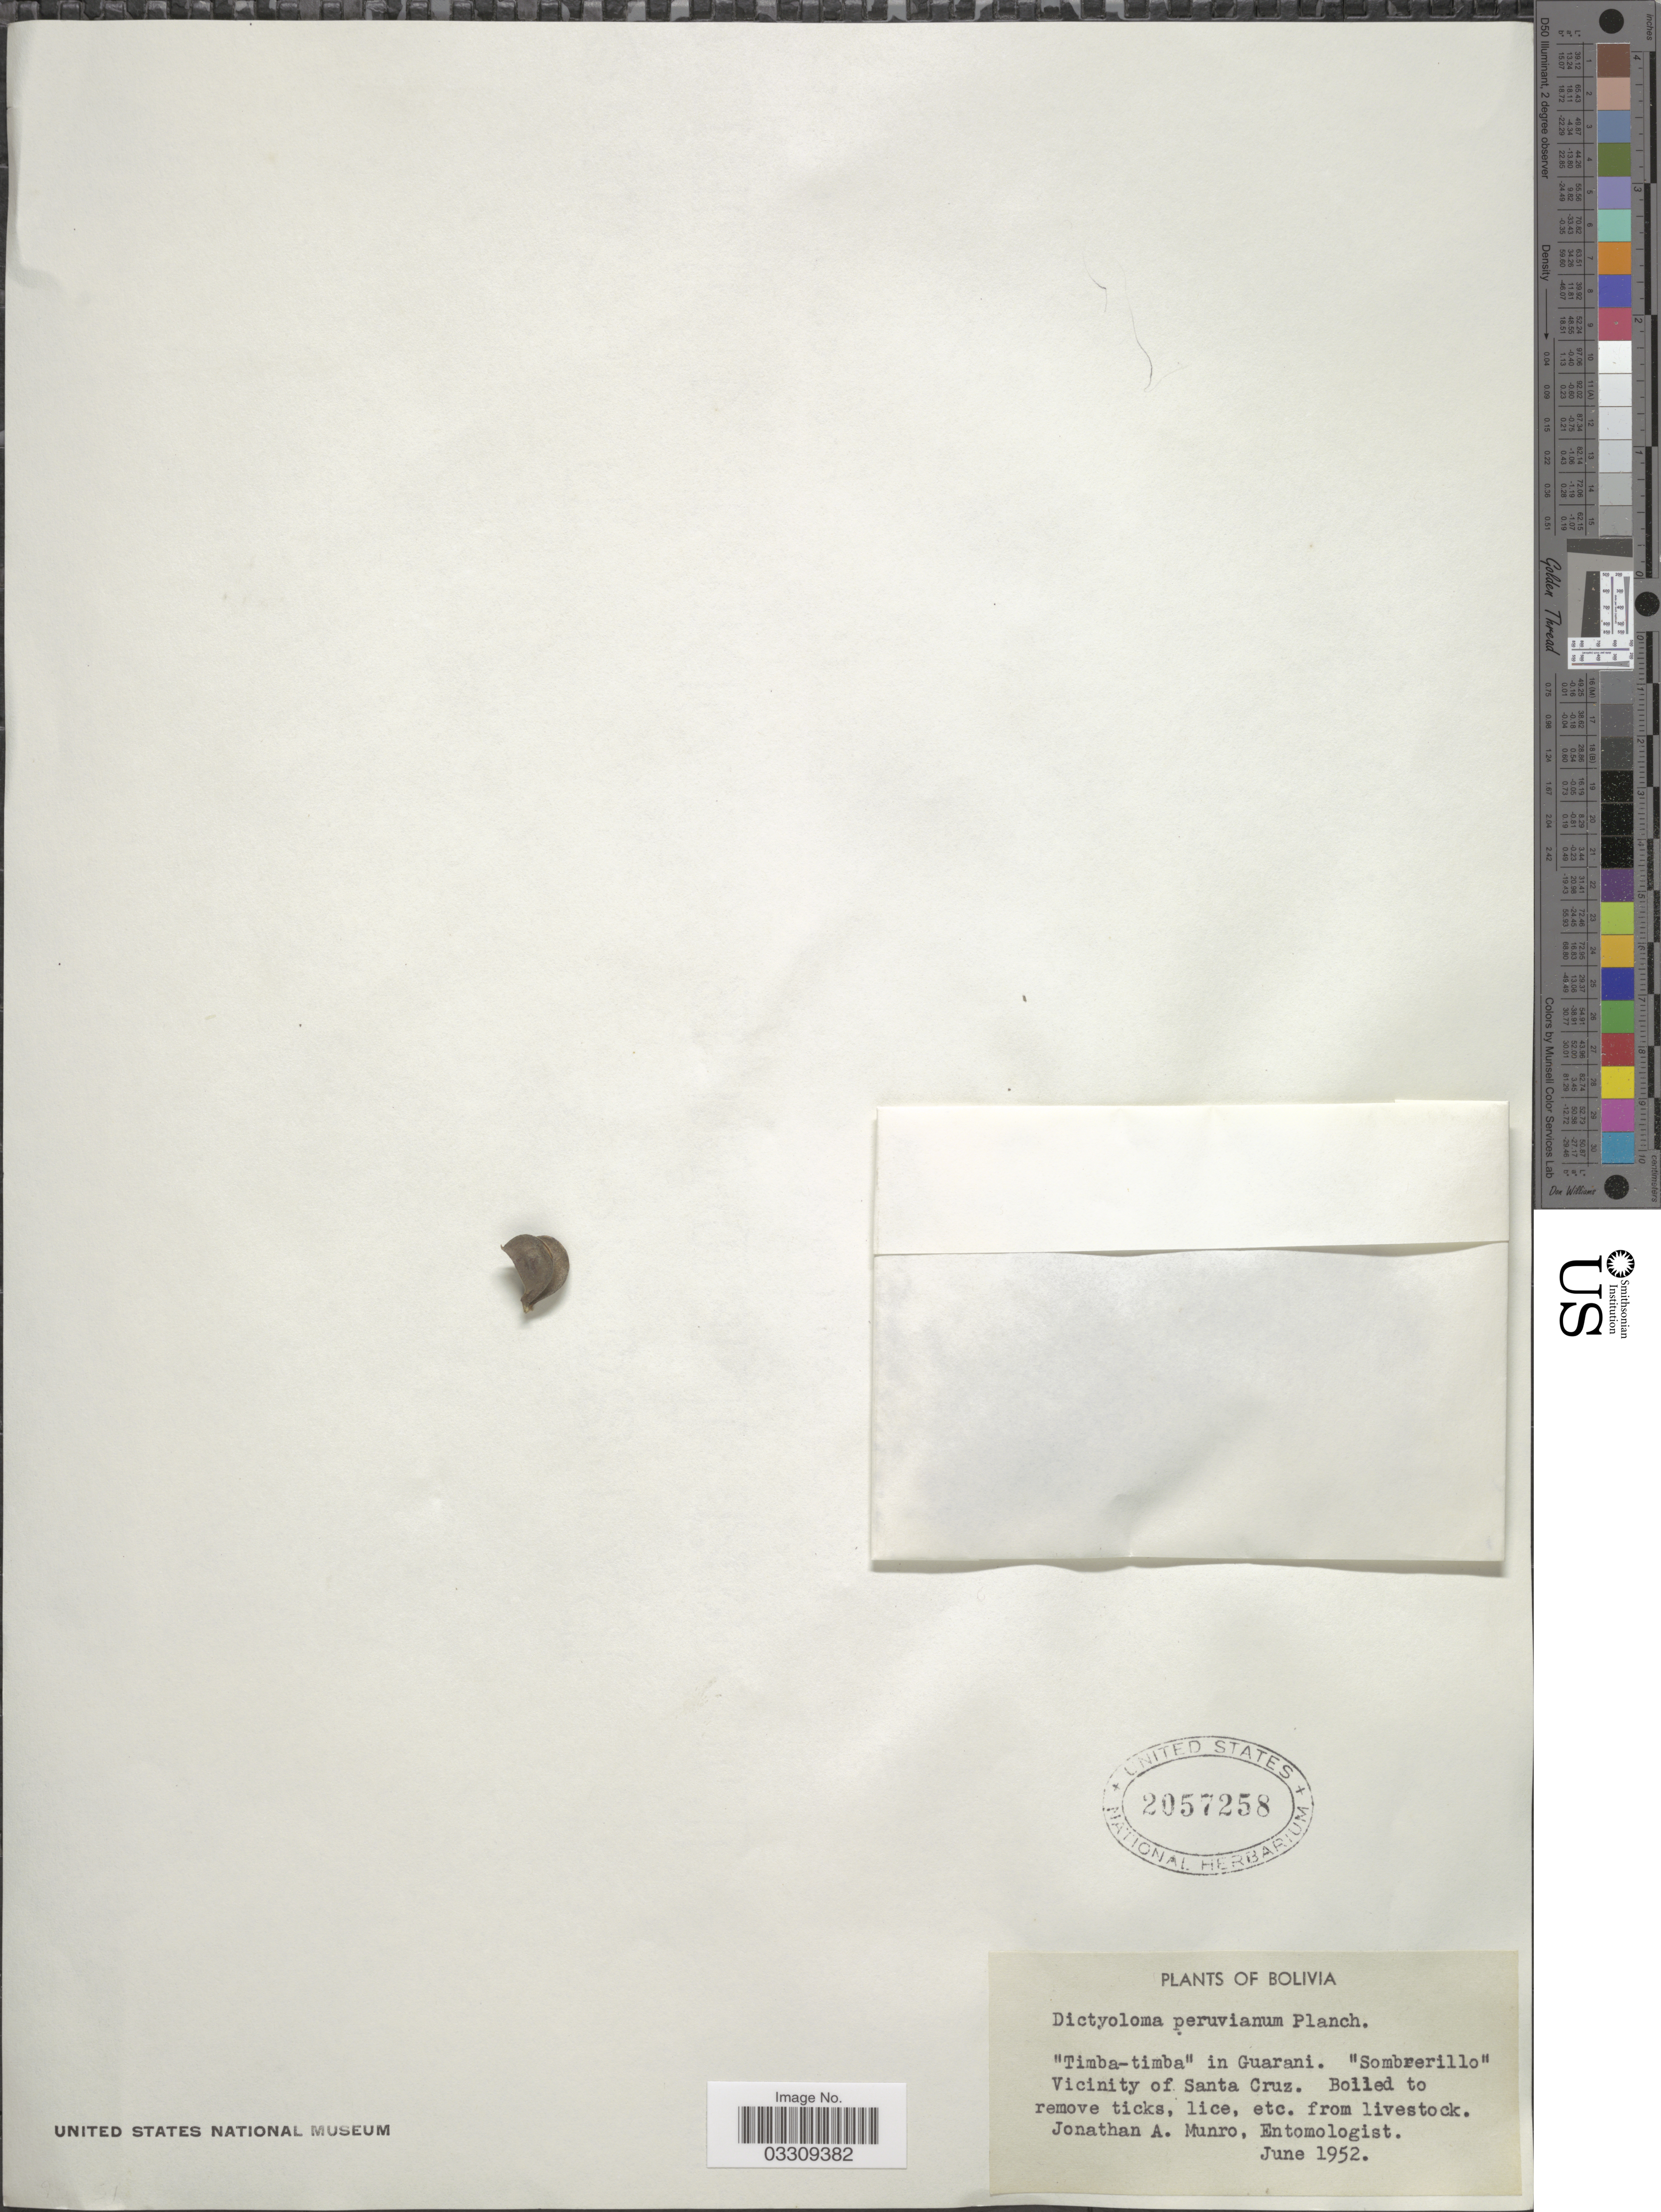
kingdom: Plantae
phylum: Tracheophyta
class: Magnoliopsida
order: Sapindales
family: Rutaceae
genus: Dictyoloma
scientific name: Dictyoloma peruvianum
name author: Planch.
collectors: J. Munro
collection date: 1952-06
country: Bolivia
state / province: Santa Cruz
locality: Vicinity of Santa Cruz.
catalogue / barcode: US 2057258